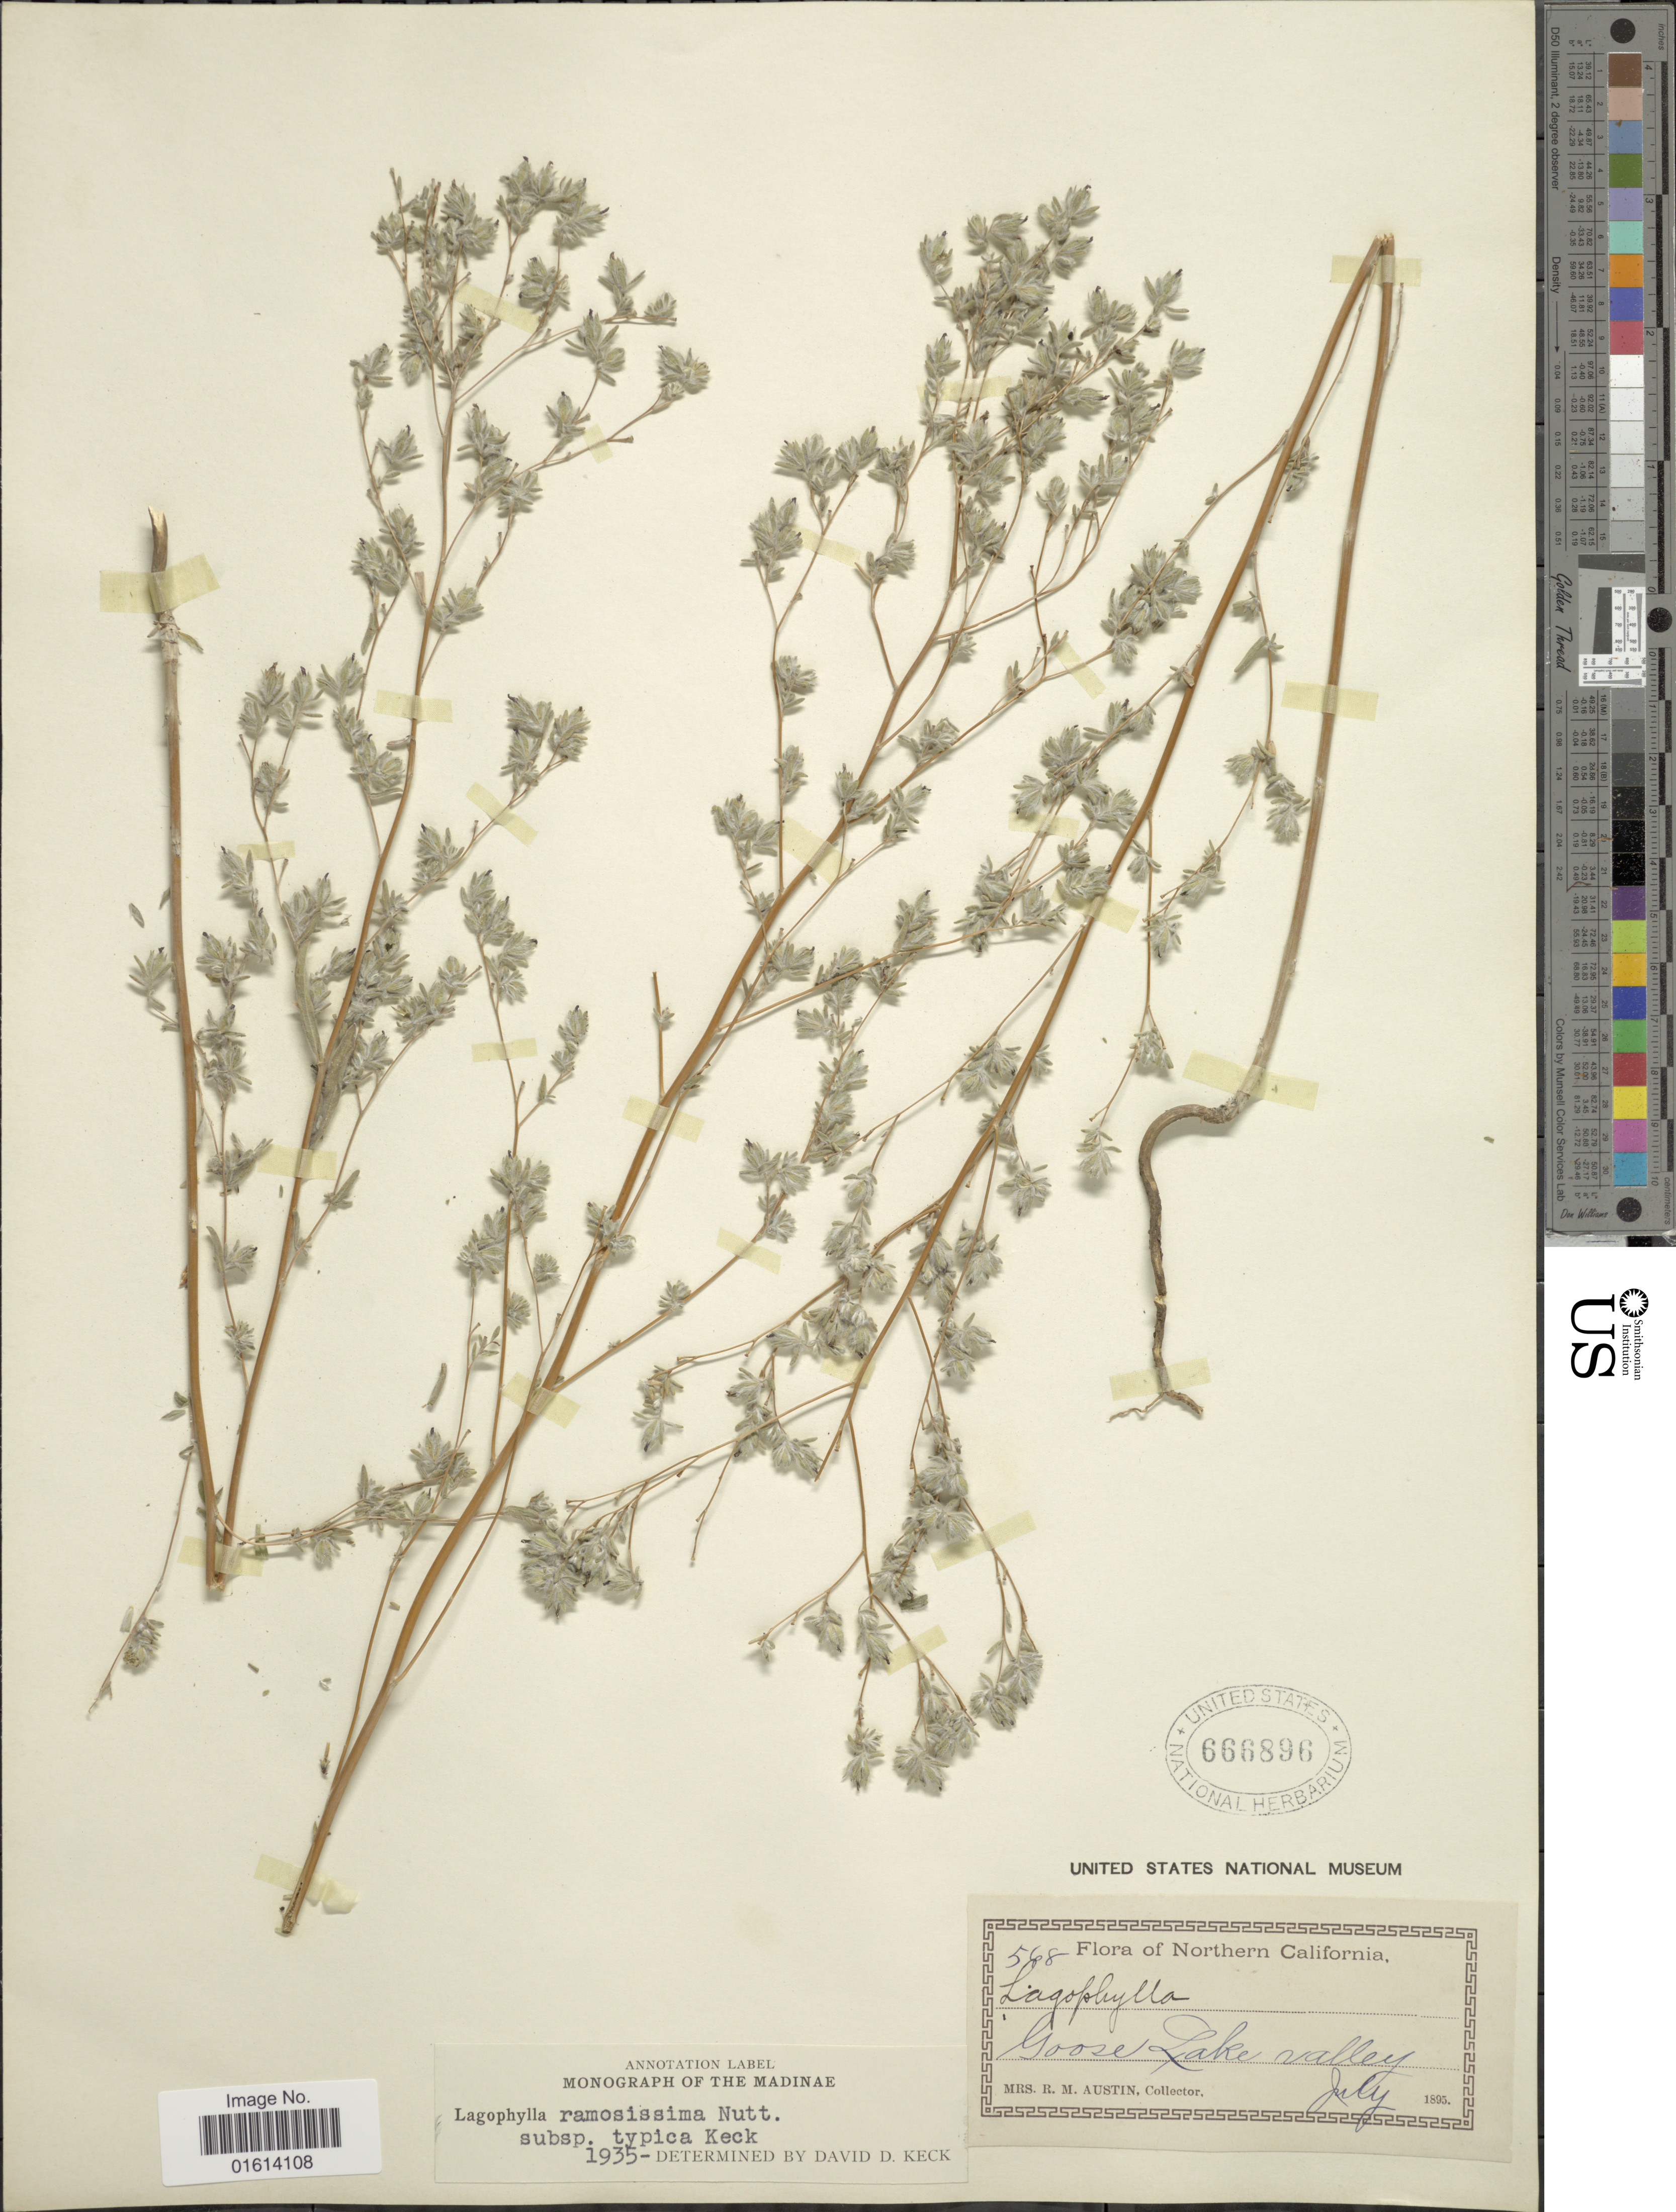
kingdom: Plantae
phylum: Tracheophyta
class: Magnoliopsida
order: Asterales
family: Asteraceae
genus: Lagophylla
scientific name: Lagophylla ramosissima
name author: Nutt.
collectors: R. Austin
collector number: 568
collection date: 1895-07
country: United States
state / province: California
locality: Northern California, Goose Lake Valley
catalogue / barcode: US 666896